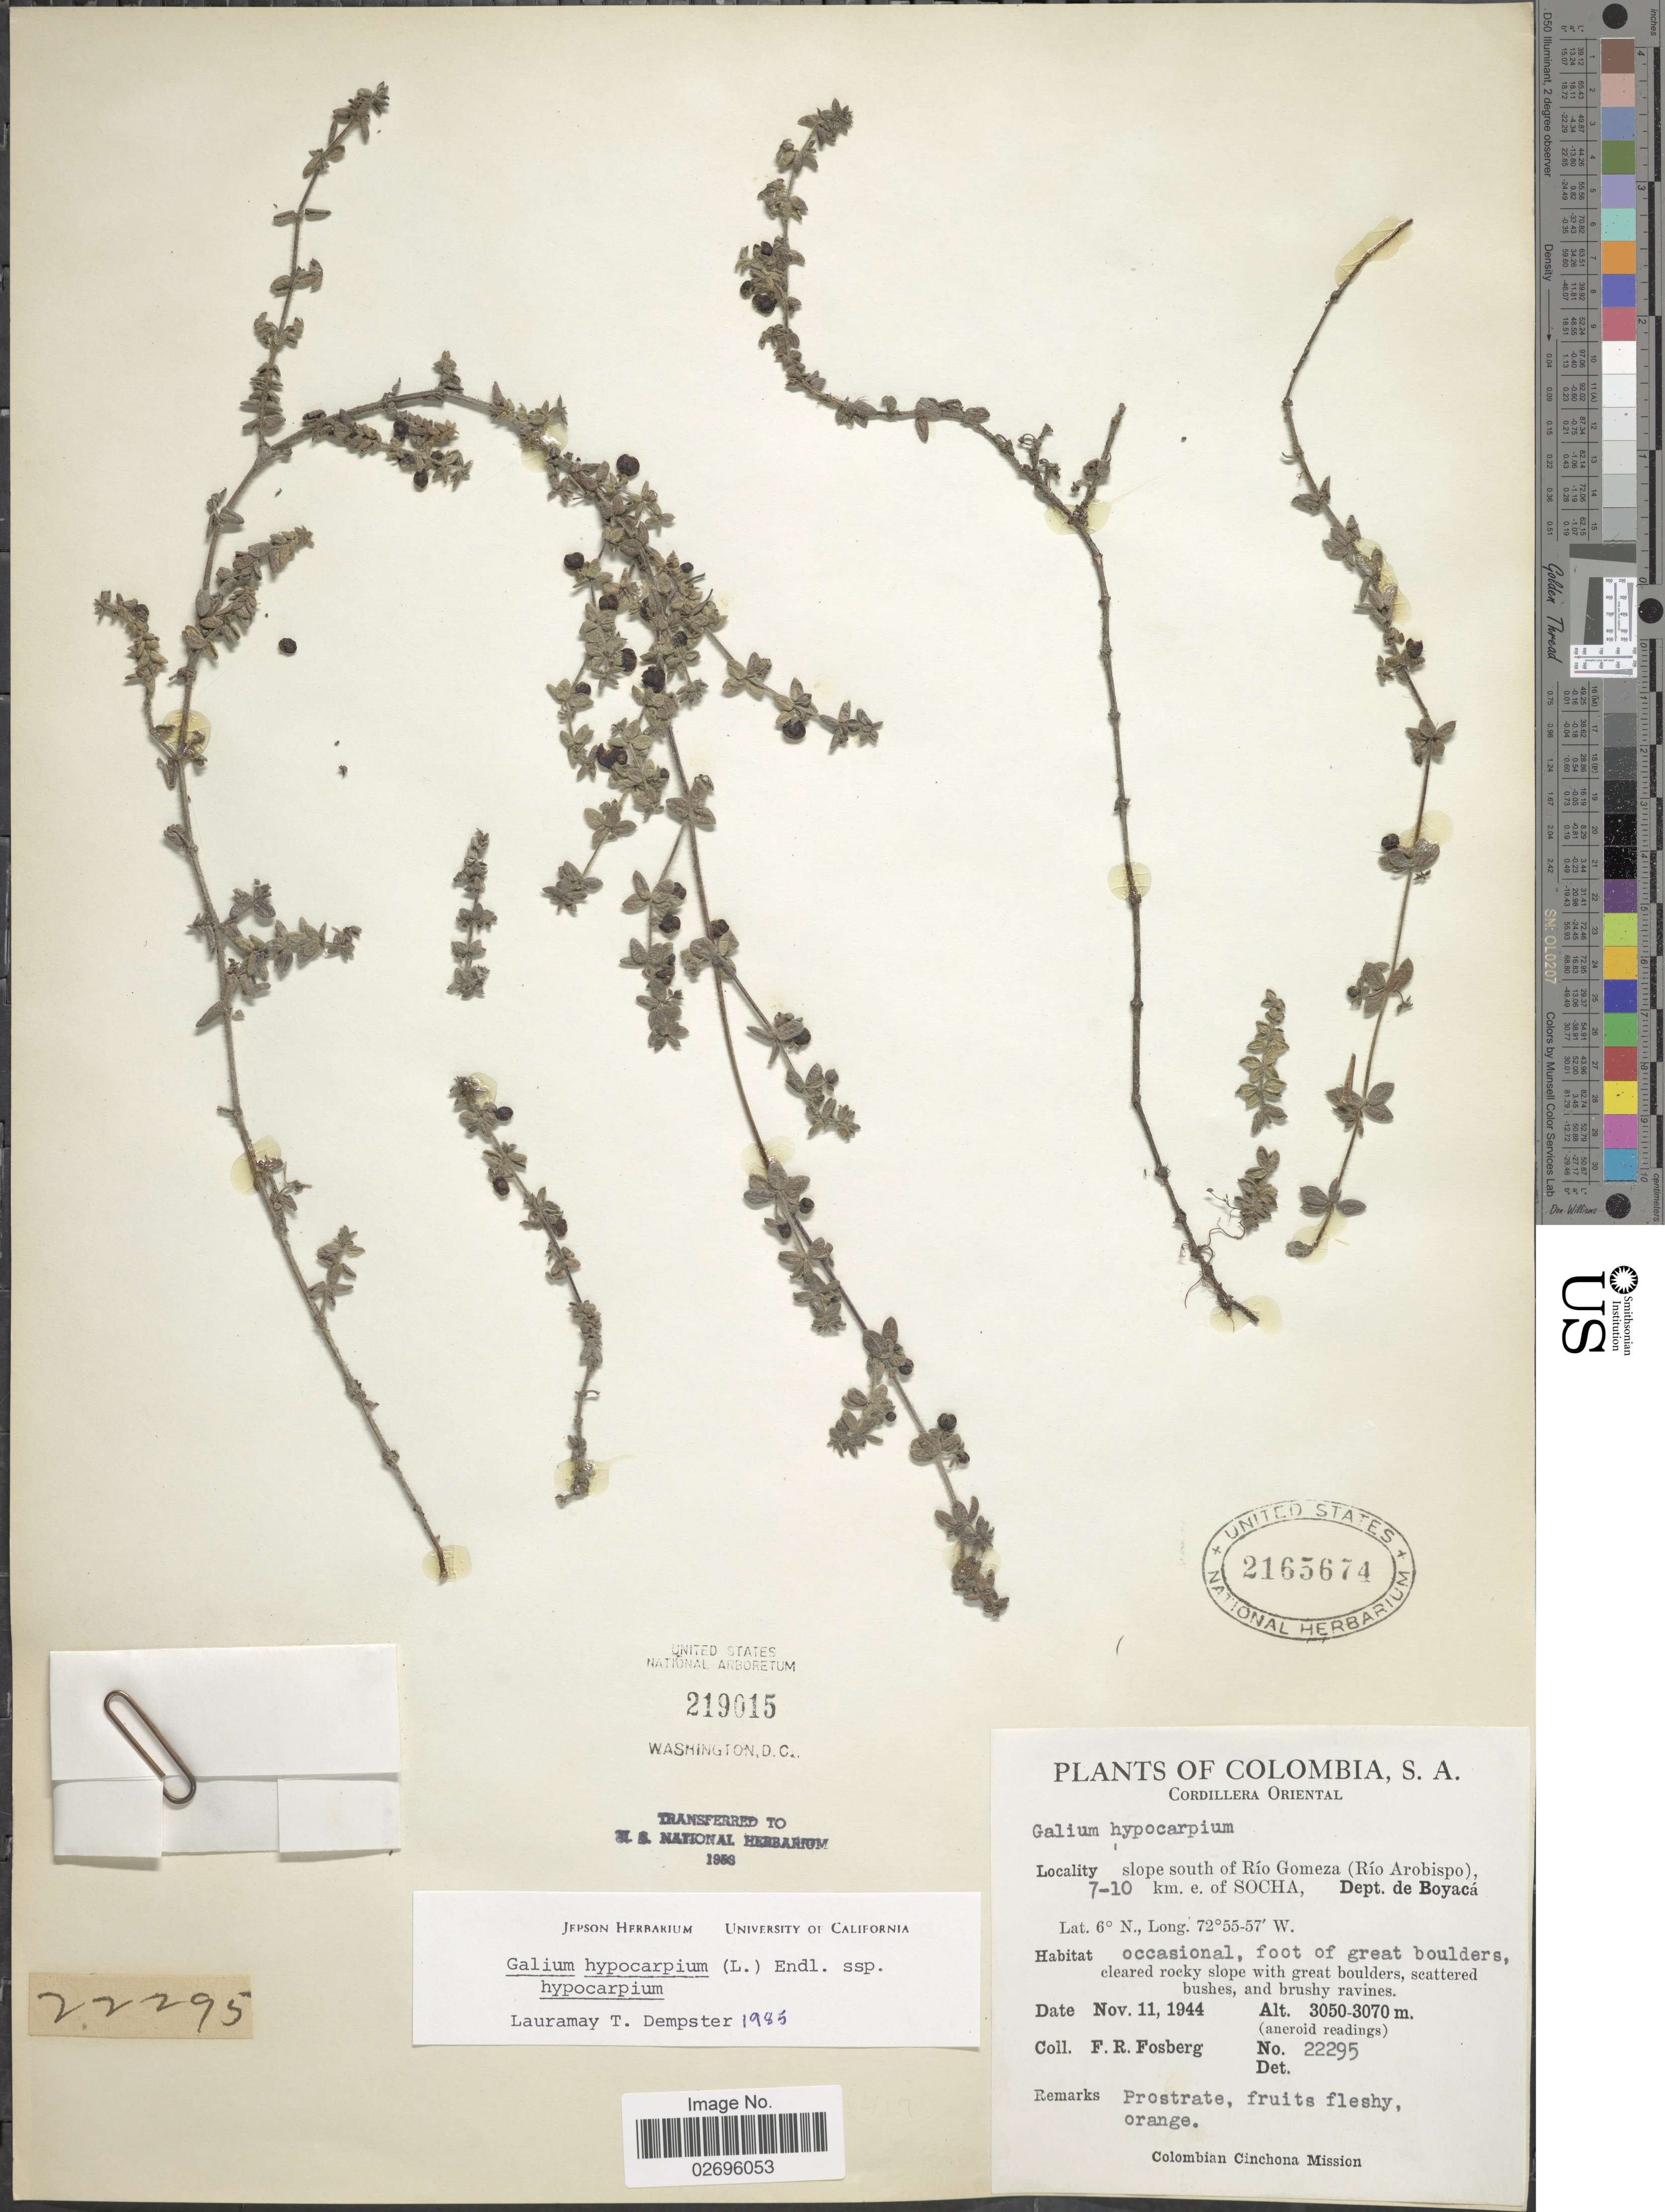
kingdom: Plantae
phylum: Tracheophyta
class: Magnoliopsida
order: Gentianales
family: Rubiaceae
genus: Galium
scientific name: Galium hypocarpium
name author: (L.) Endl. ex Griseb.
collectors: F. R. Fosberg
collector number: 22295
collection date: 1944-11-11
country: Colombia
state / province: Boyacá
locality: Cordillera Oriental. Slope south of Rio Gomeza (Rio Arobispo), 7-10 km. e. of Socha, Dept. de Boyacá.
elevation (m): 3050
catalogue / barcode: US 2165674